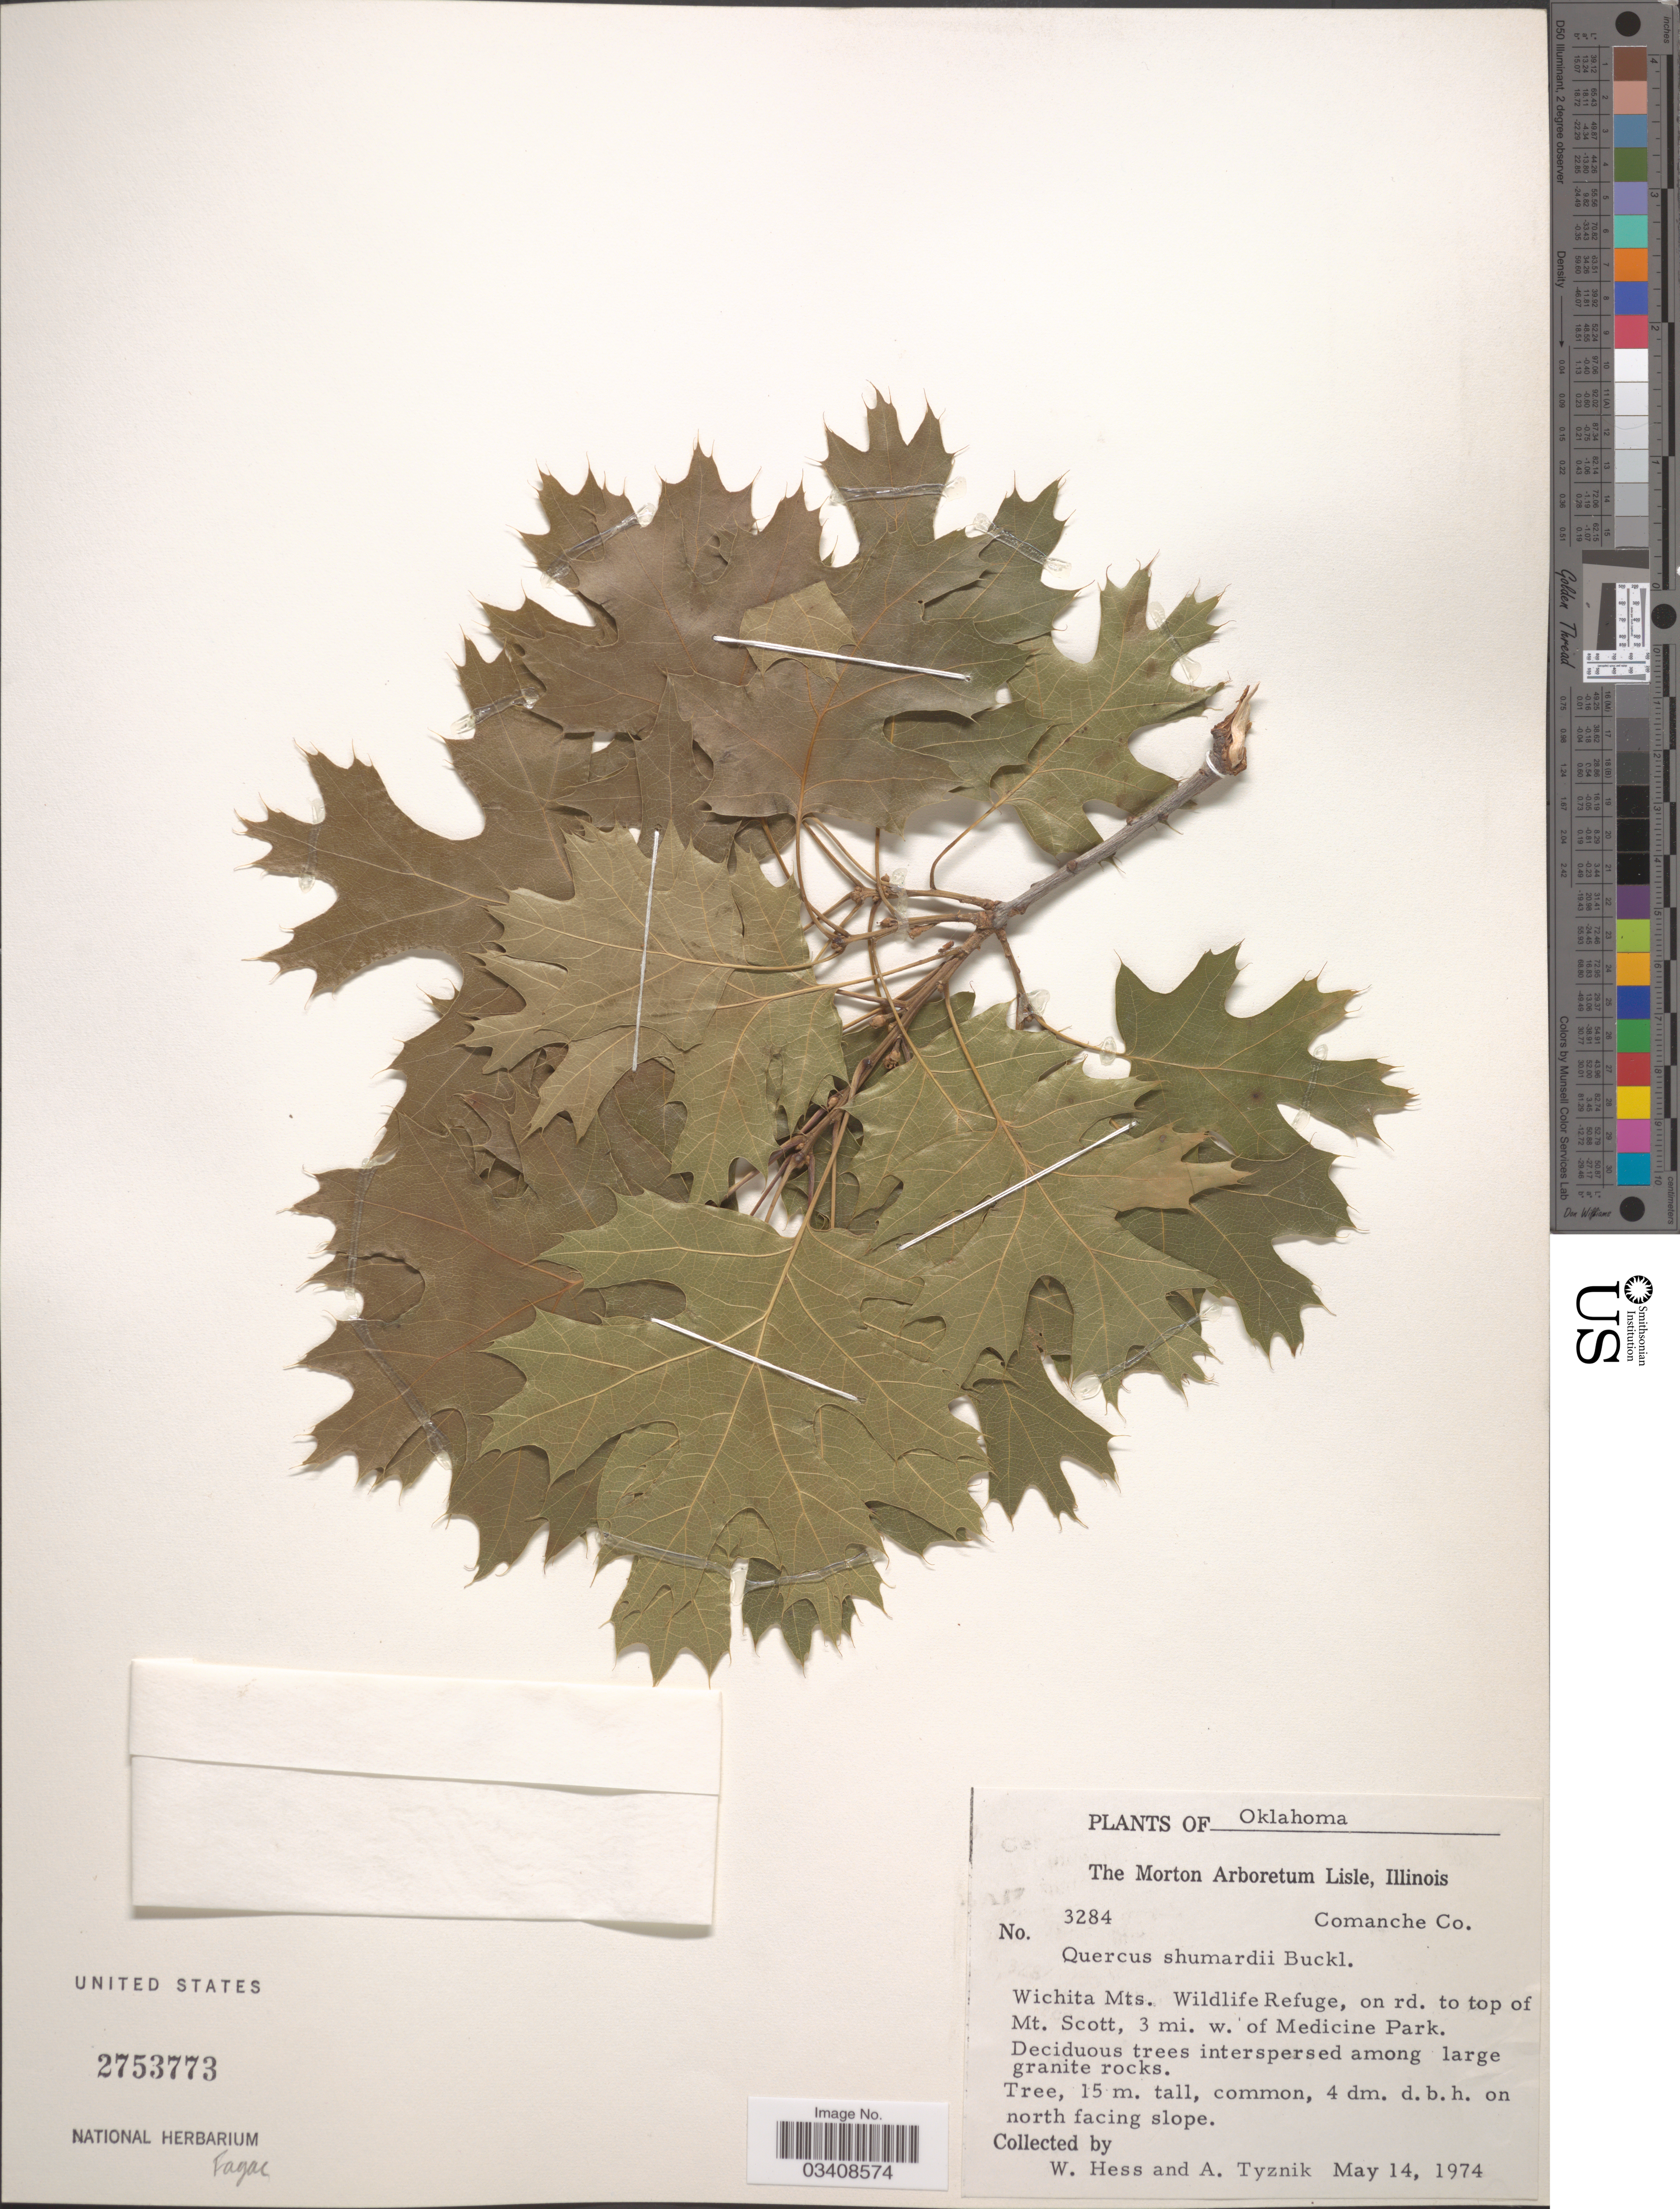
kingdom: Plantae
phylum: Tracheophyta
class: Magnoliopsida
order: Fagales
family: Fagaceae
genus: Quercus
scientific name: Quercus shumardii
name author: Buckley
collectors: W. Hess & A. Tyznik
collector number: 3284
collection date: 1974-05-14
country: United States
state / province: Oklahoma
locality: Comanche Co. Wichita Mts. Wildlife Refuge, on rd. to top of Mt. Scott, 3 mi. w. of Medicine Park.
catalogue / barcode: US 2753773